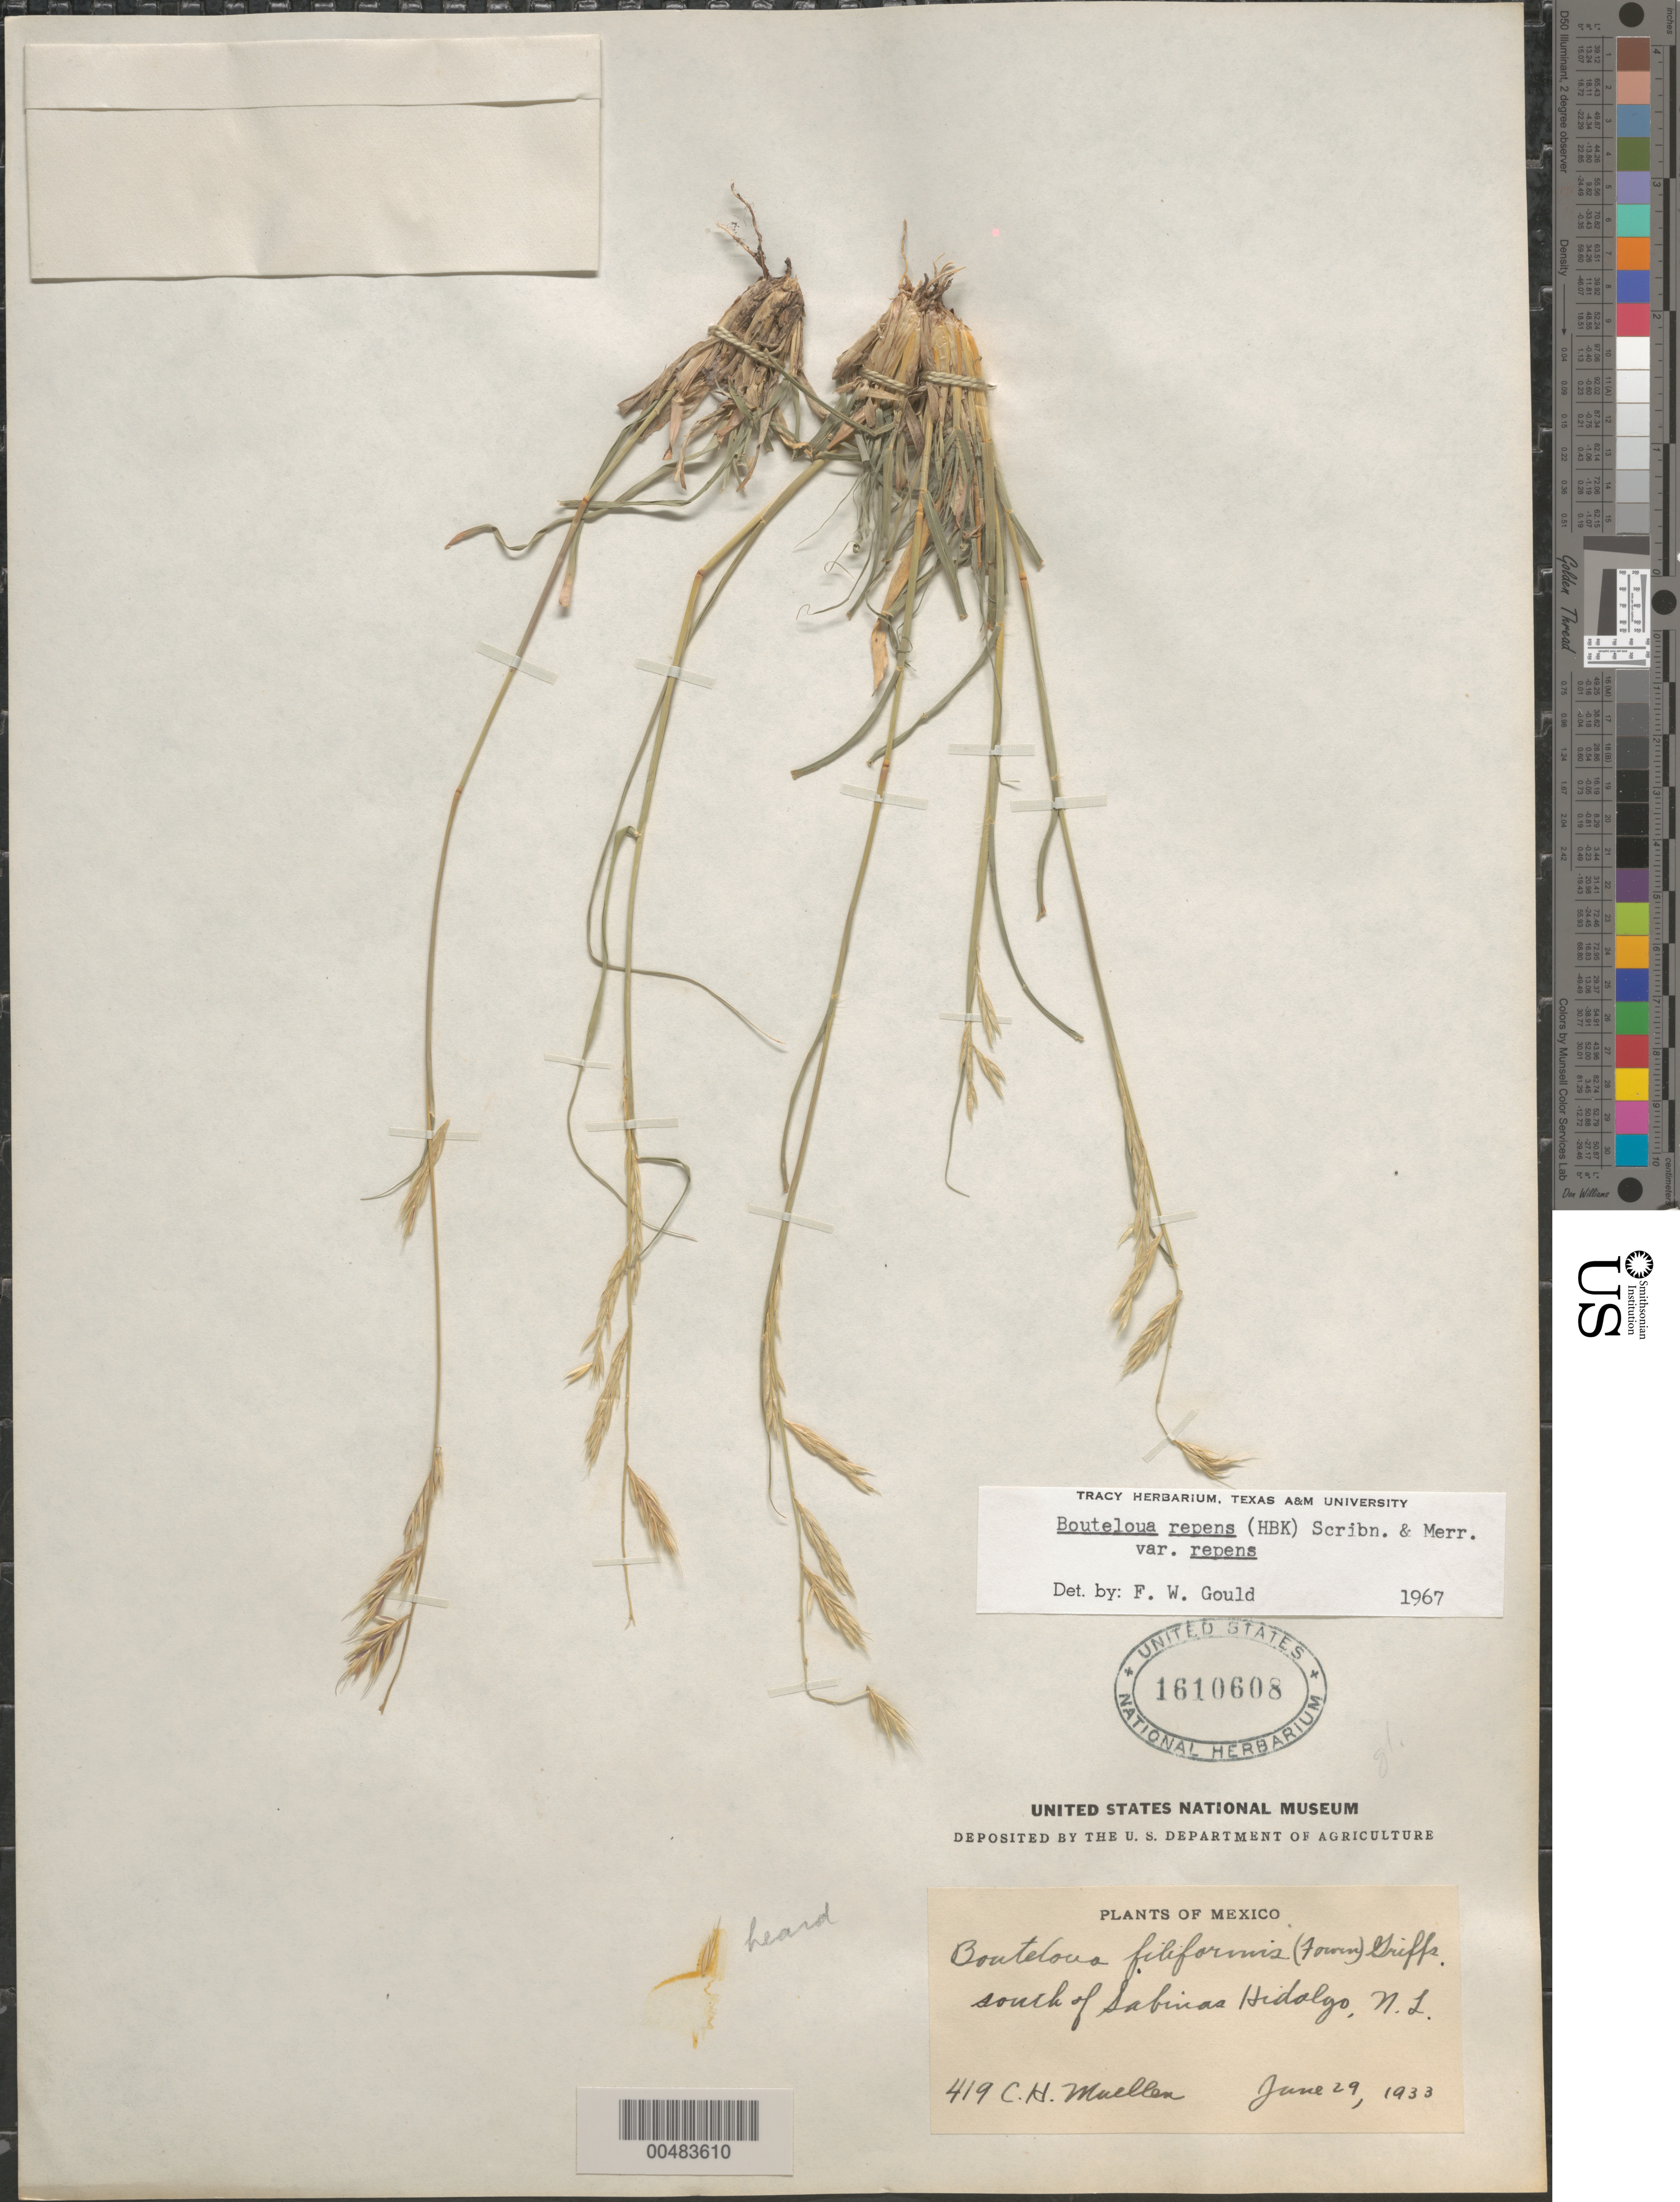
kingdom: Plantae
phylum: Tracheophyta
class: Liliopsida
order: Poales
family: Poaceae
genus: Bouteloua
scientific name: Bouteloua repens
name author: (Kunth) Scribn. & Merr.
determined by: Gould, F. W.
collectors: C. H. Muller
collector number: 419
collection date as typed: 29 Jun 1933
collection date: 1933-06-29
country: Mexico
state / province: Nuevo León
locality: S of Sabinas Hidalgo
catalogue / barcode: US 1610608